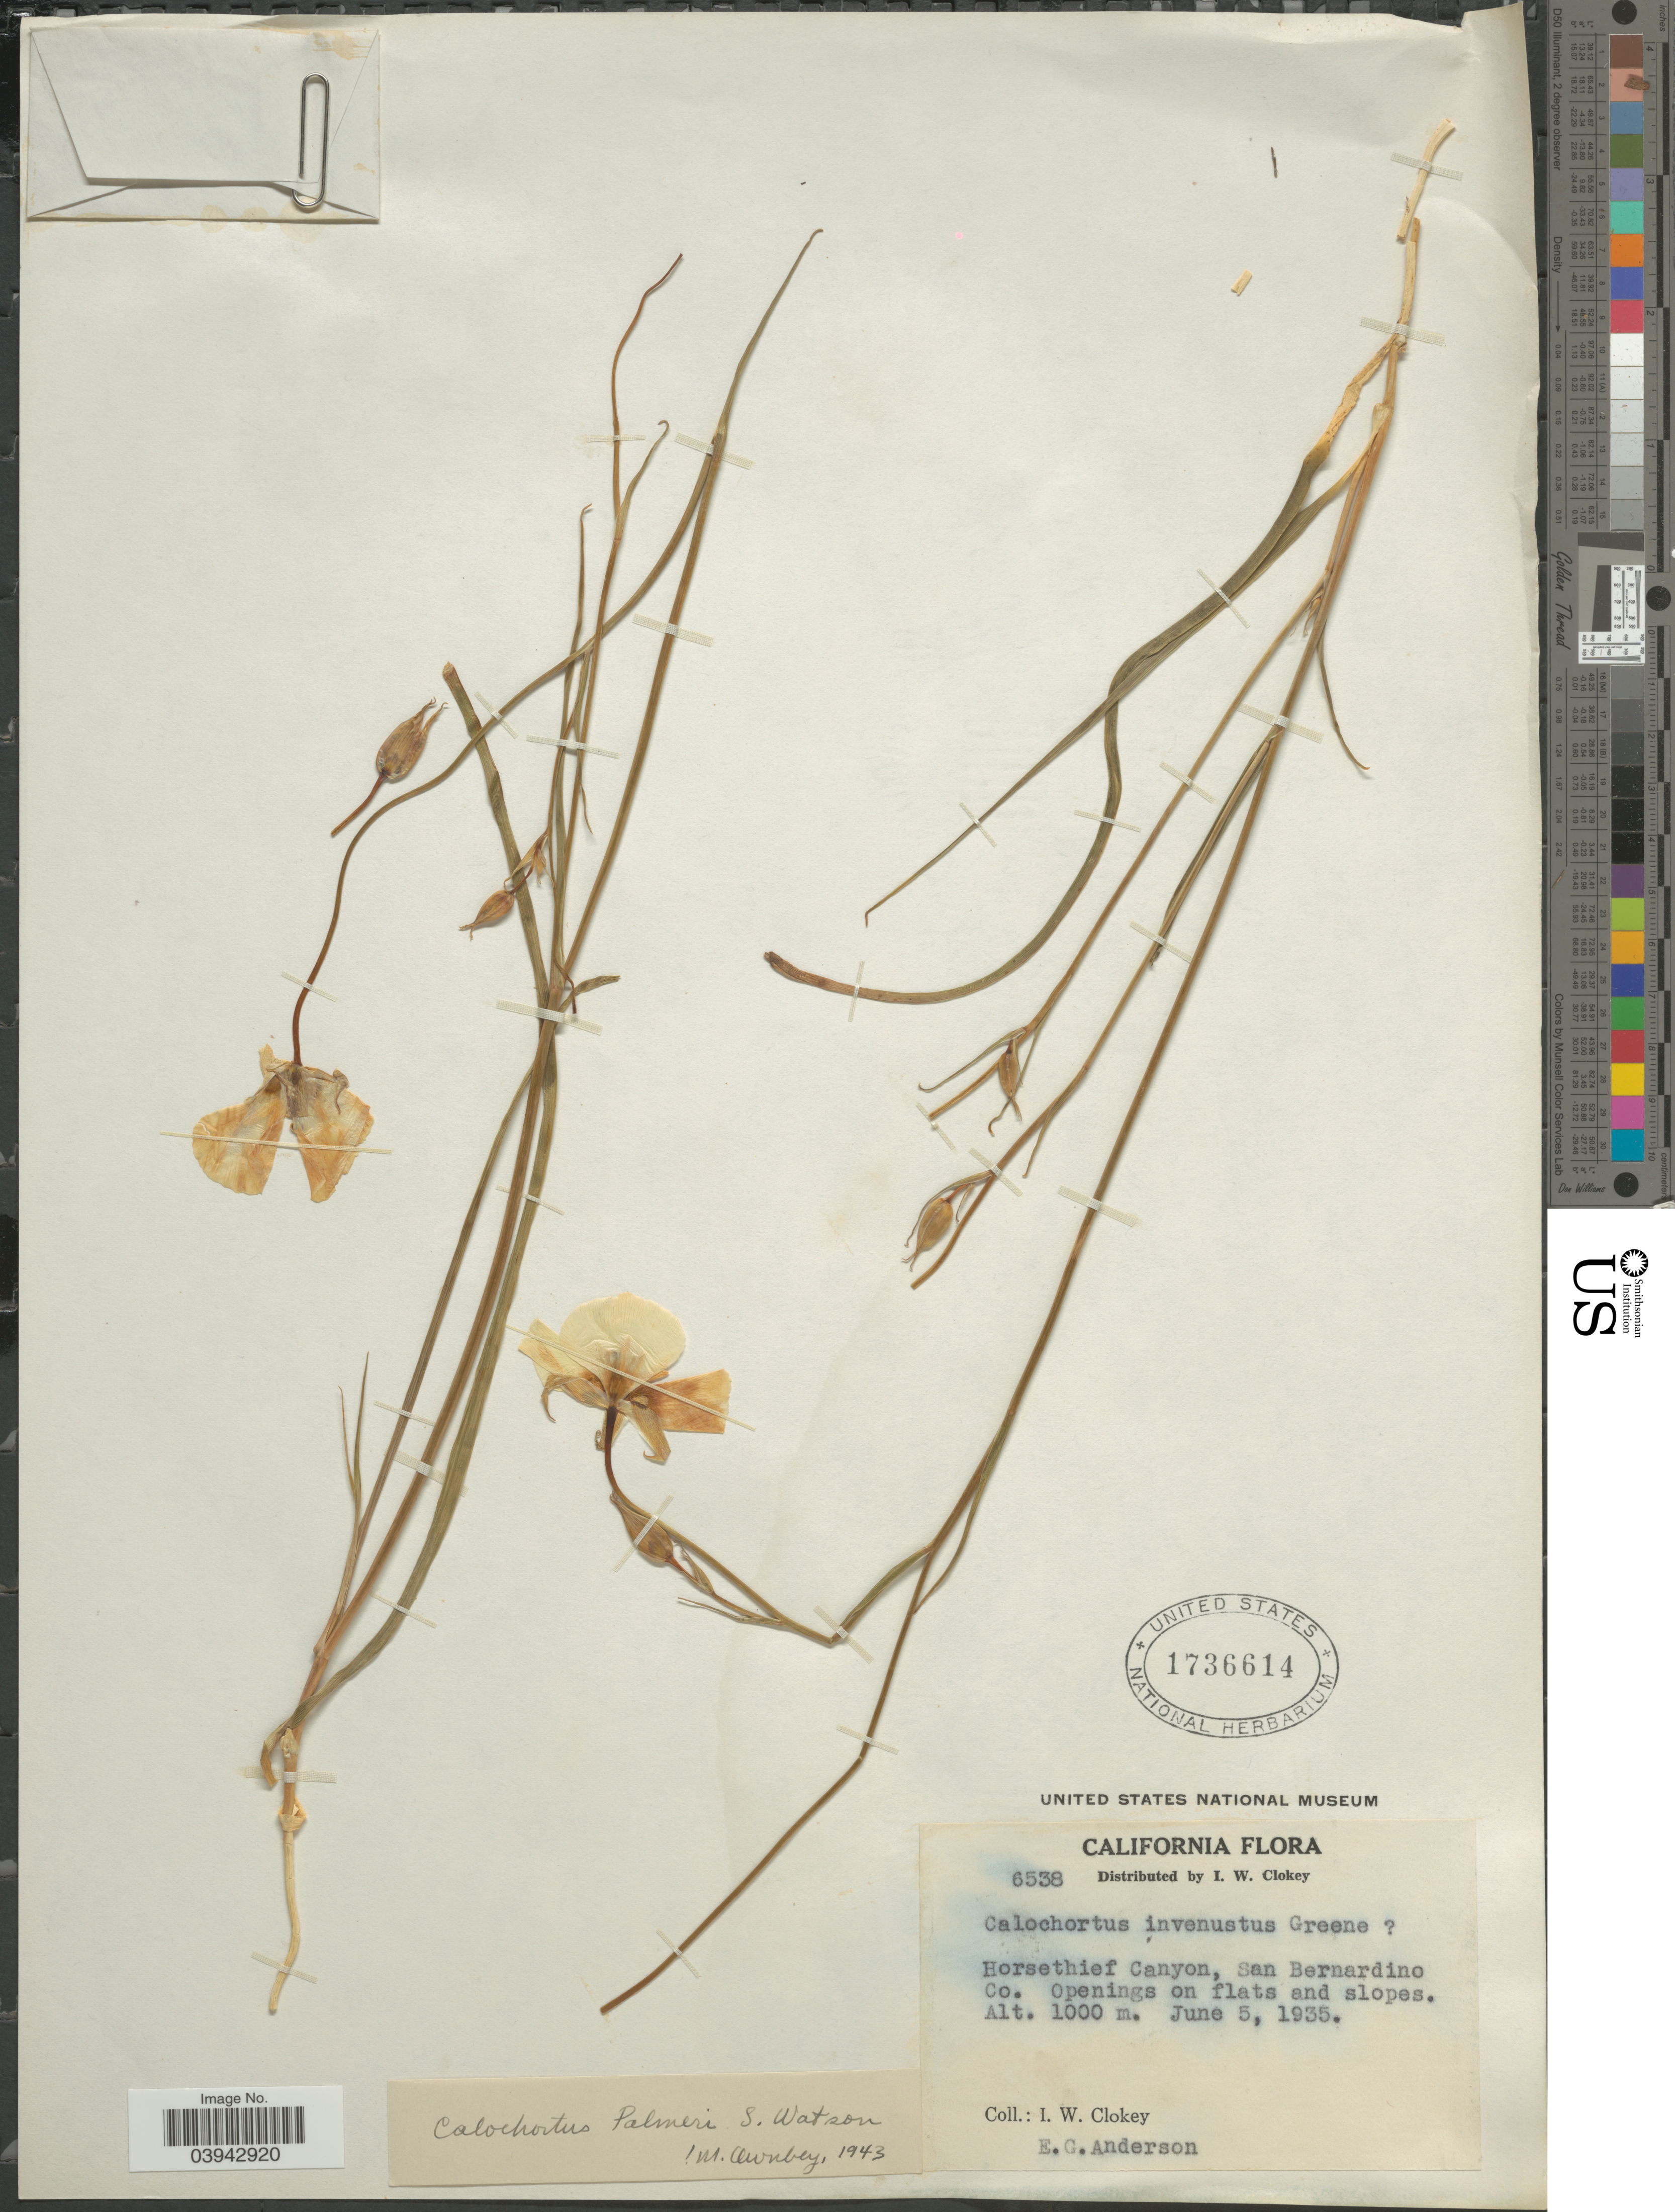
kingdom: Plantae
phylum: Tracheophyta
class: Liliopsida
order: Liliales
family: Liliaceae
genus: Calochortus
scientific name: Calochortus palmeri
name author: S. Watson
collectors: I. W. Clokey & E. G. Anderson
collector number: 6538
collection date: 1935-06-05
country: United States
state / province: California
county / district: San Bernardino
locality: Horsethief Canyon, San Bernardino Co.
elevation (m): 1000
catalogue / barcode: US 1736614